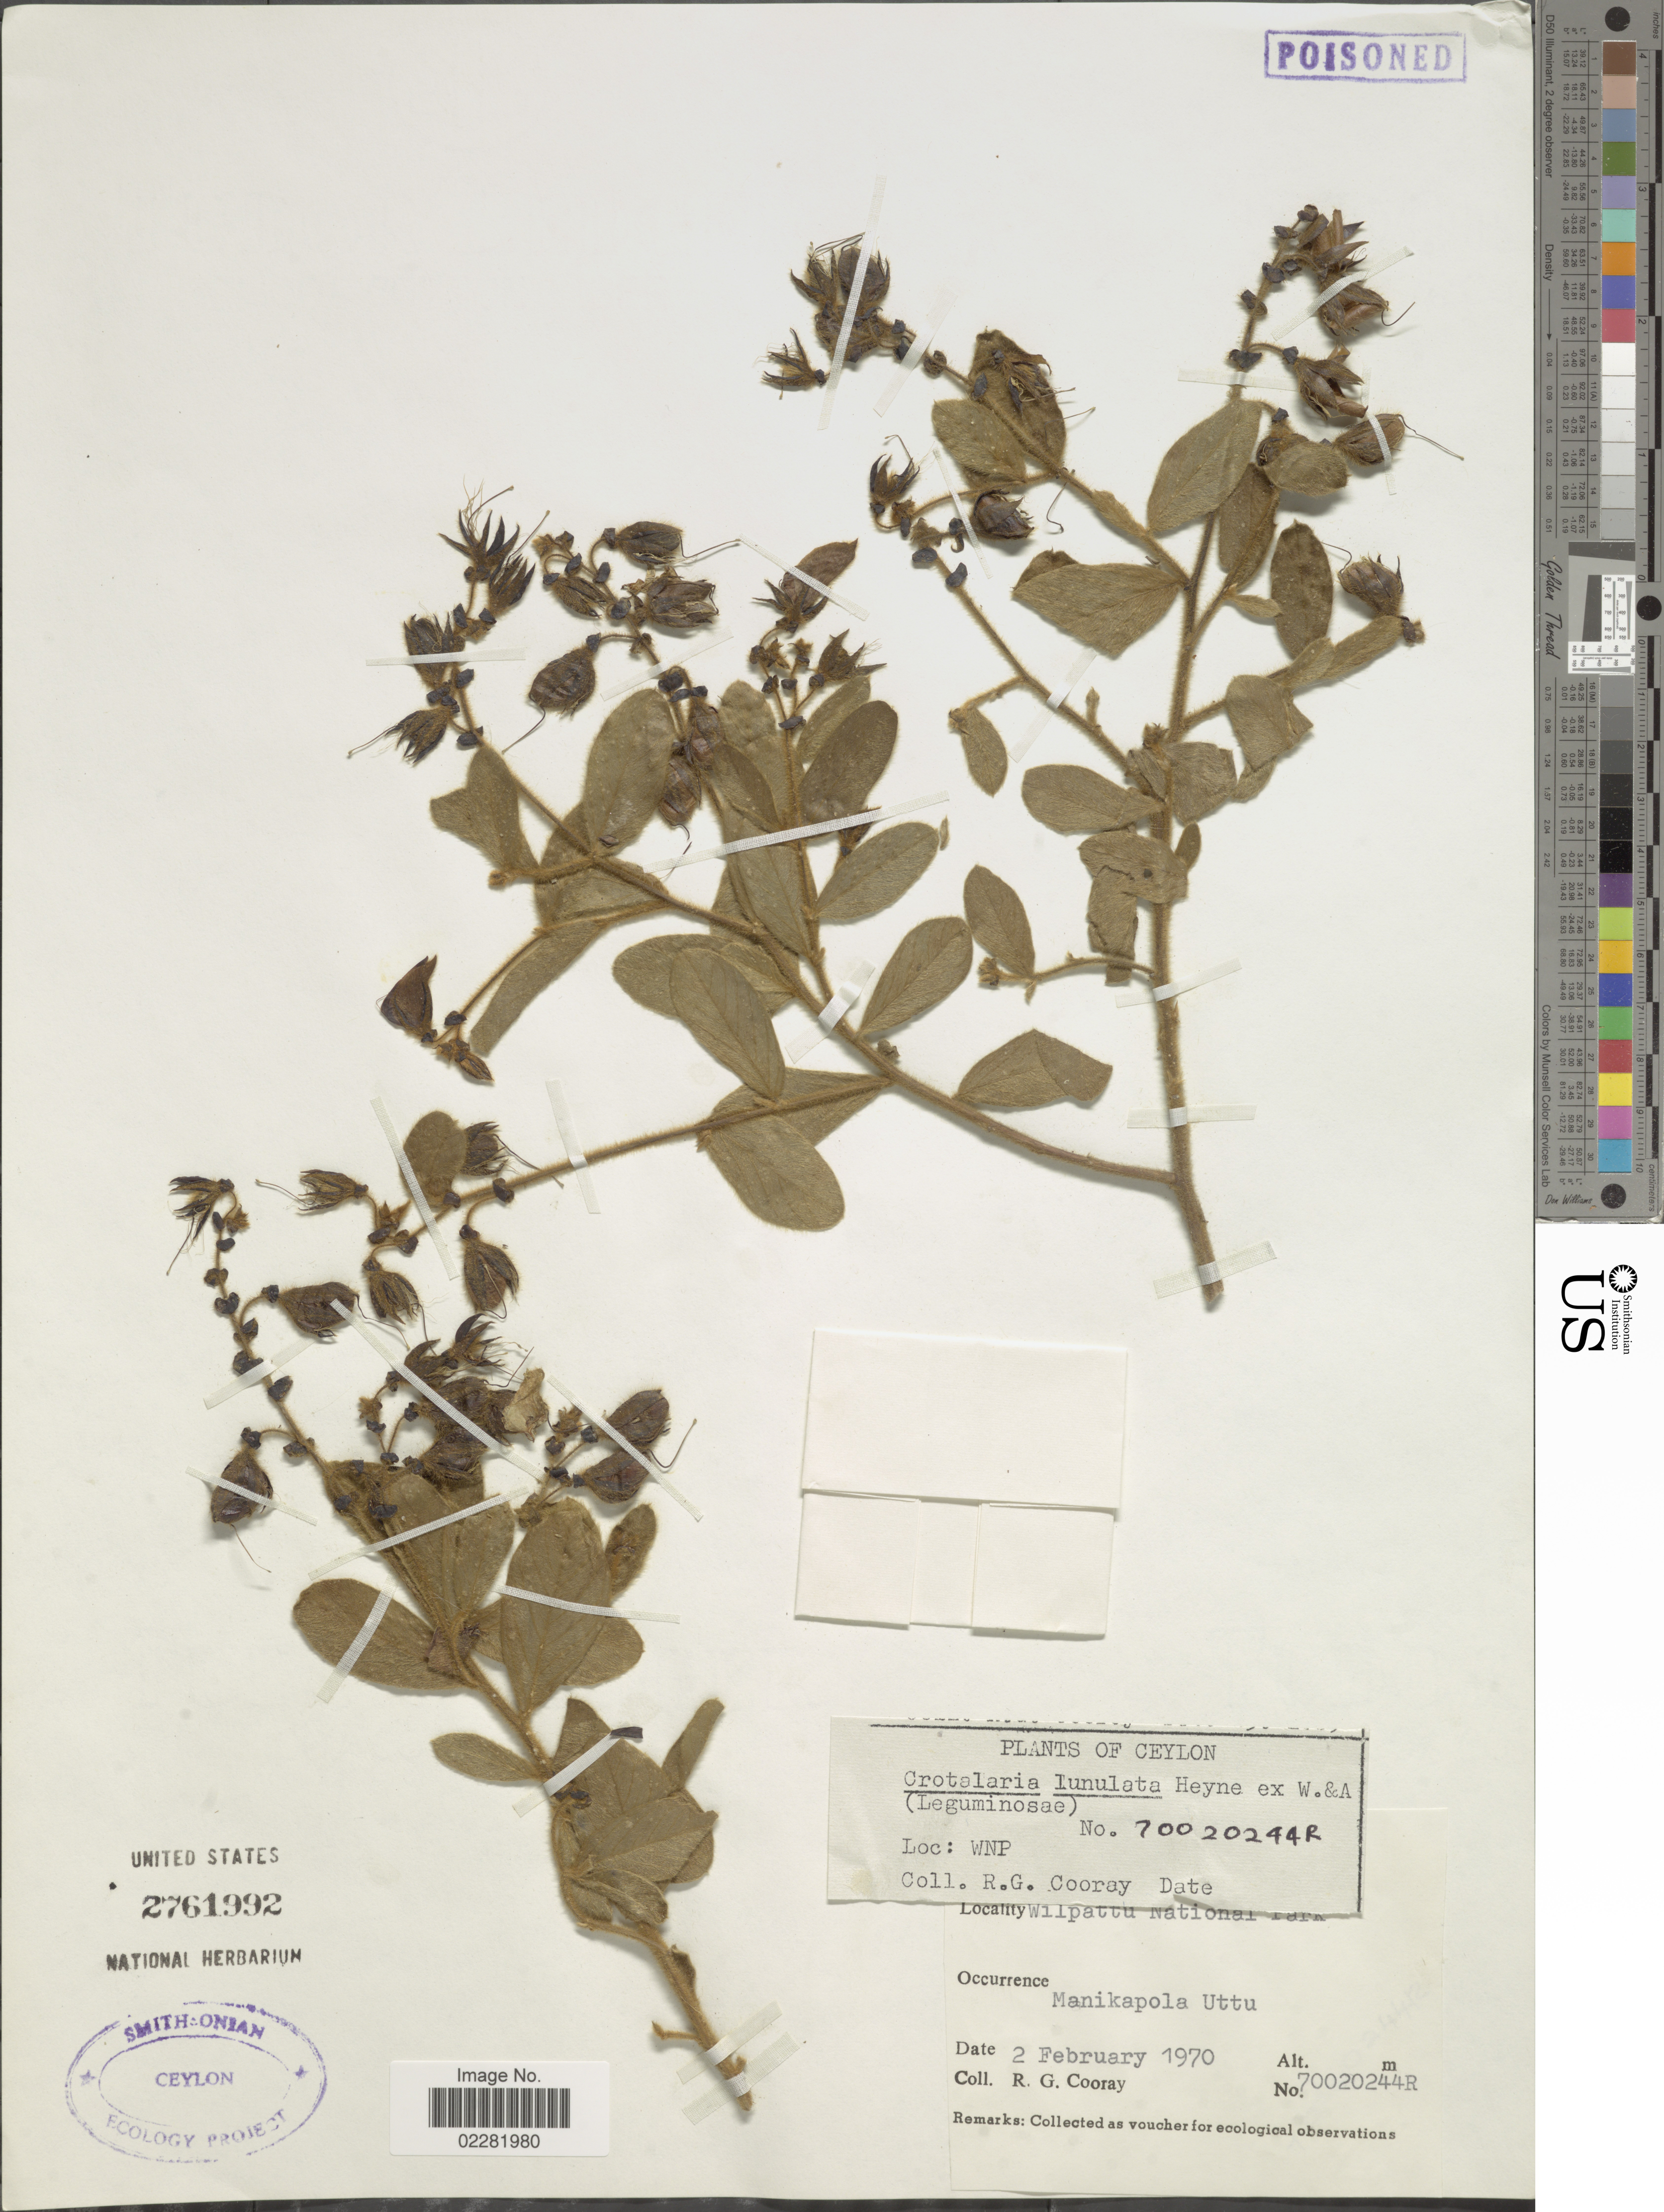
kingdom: Plantae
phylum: Tracheophyta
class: Magnoliopsida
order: Fabales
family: Fabaceae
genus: Crotalaria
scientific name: Crotalaria lunulata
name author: Wight & Arn.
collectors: R. Cooray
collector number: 70020244R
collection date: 1970-02-02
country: Sri Lanka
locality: Ceylon, WNP, Manikapola Uttu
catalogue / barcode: US 2761992